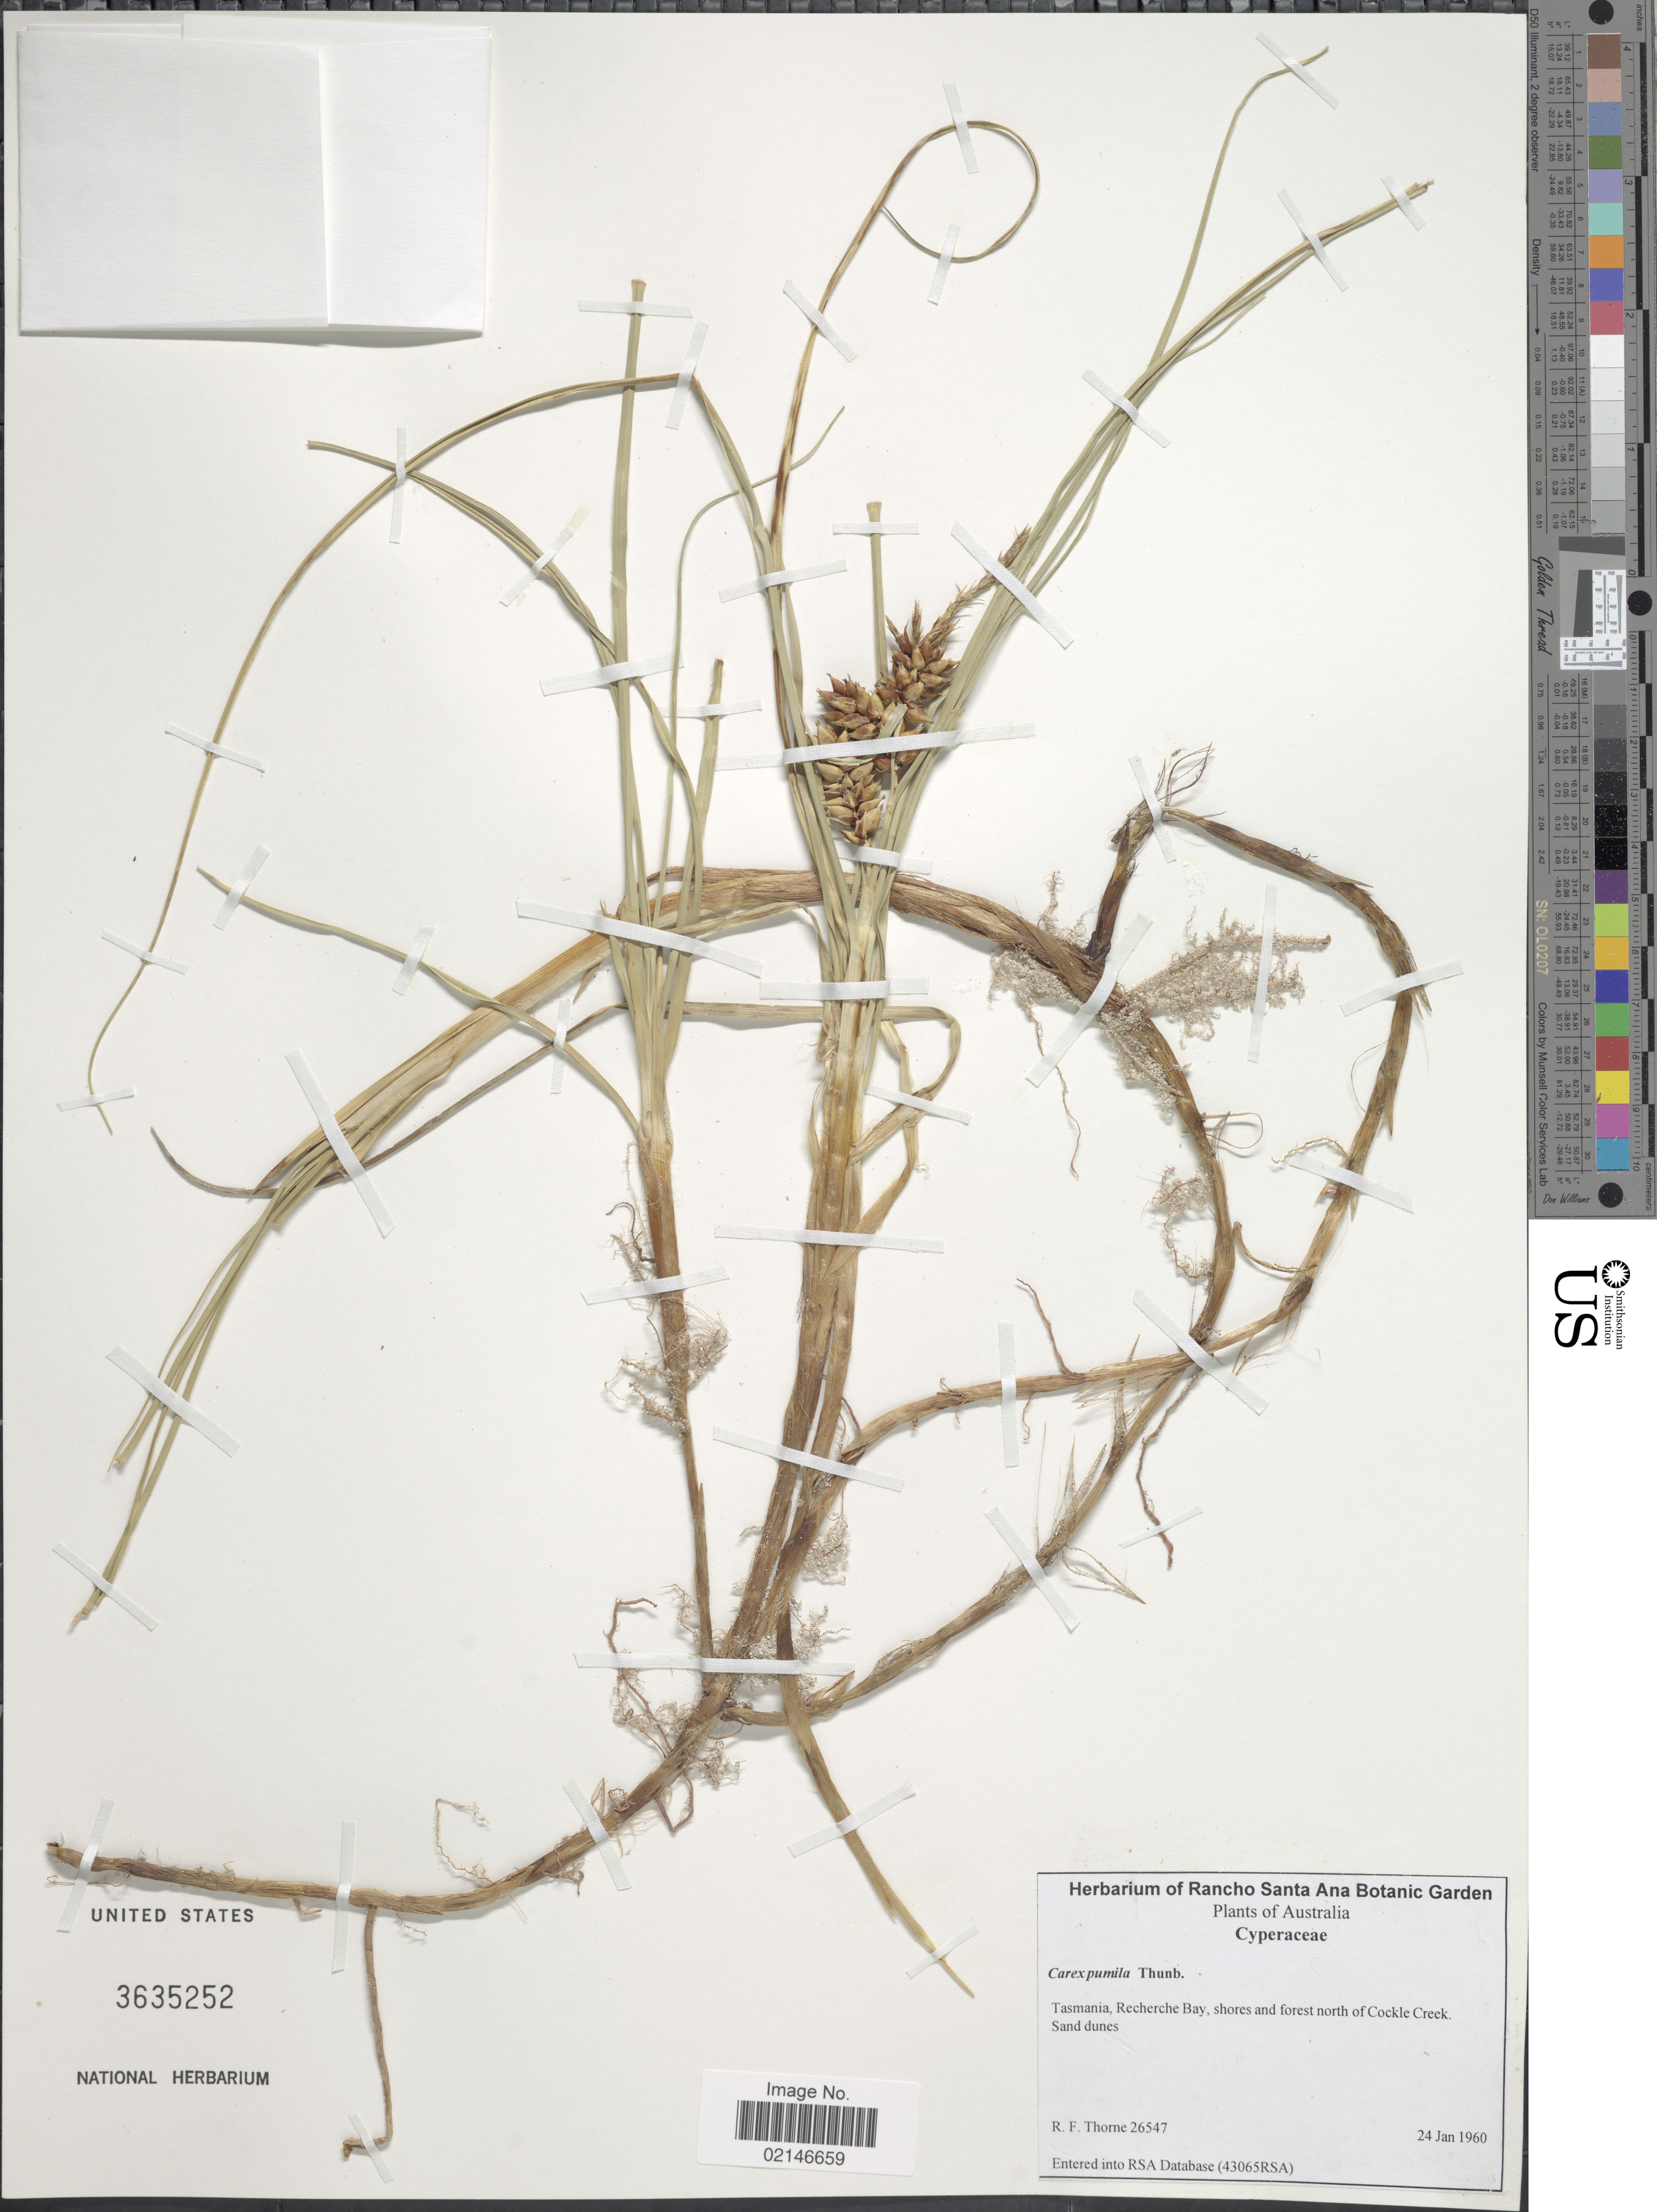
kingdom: Plantae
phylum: Tracheophyta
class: Liliopsida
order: Poales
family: Cyperaceae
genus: Carex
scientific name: Carex pumila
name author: Thunb.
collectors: R. F. Thorne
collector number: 26547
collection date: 1960-01-24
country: Australia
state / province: Tasmania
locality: Recherche Bay, shores and forest north of Cockle Creek.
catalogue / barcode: US 3635252